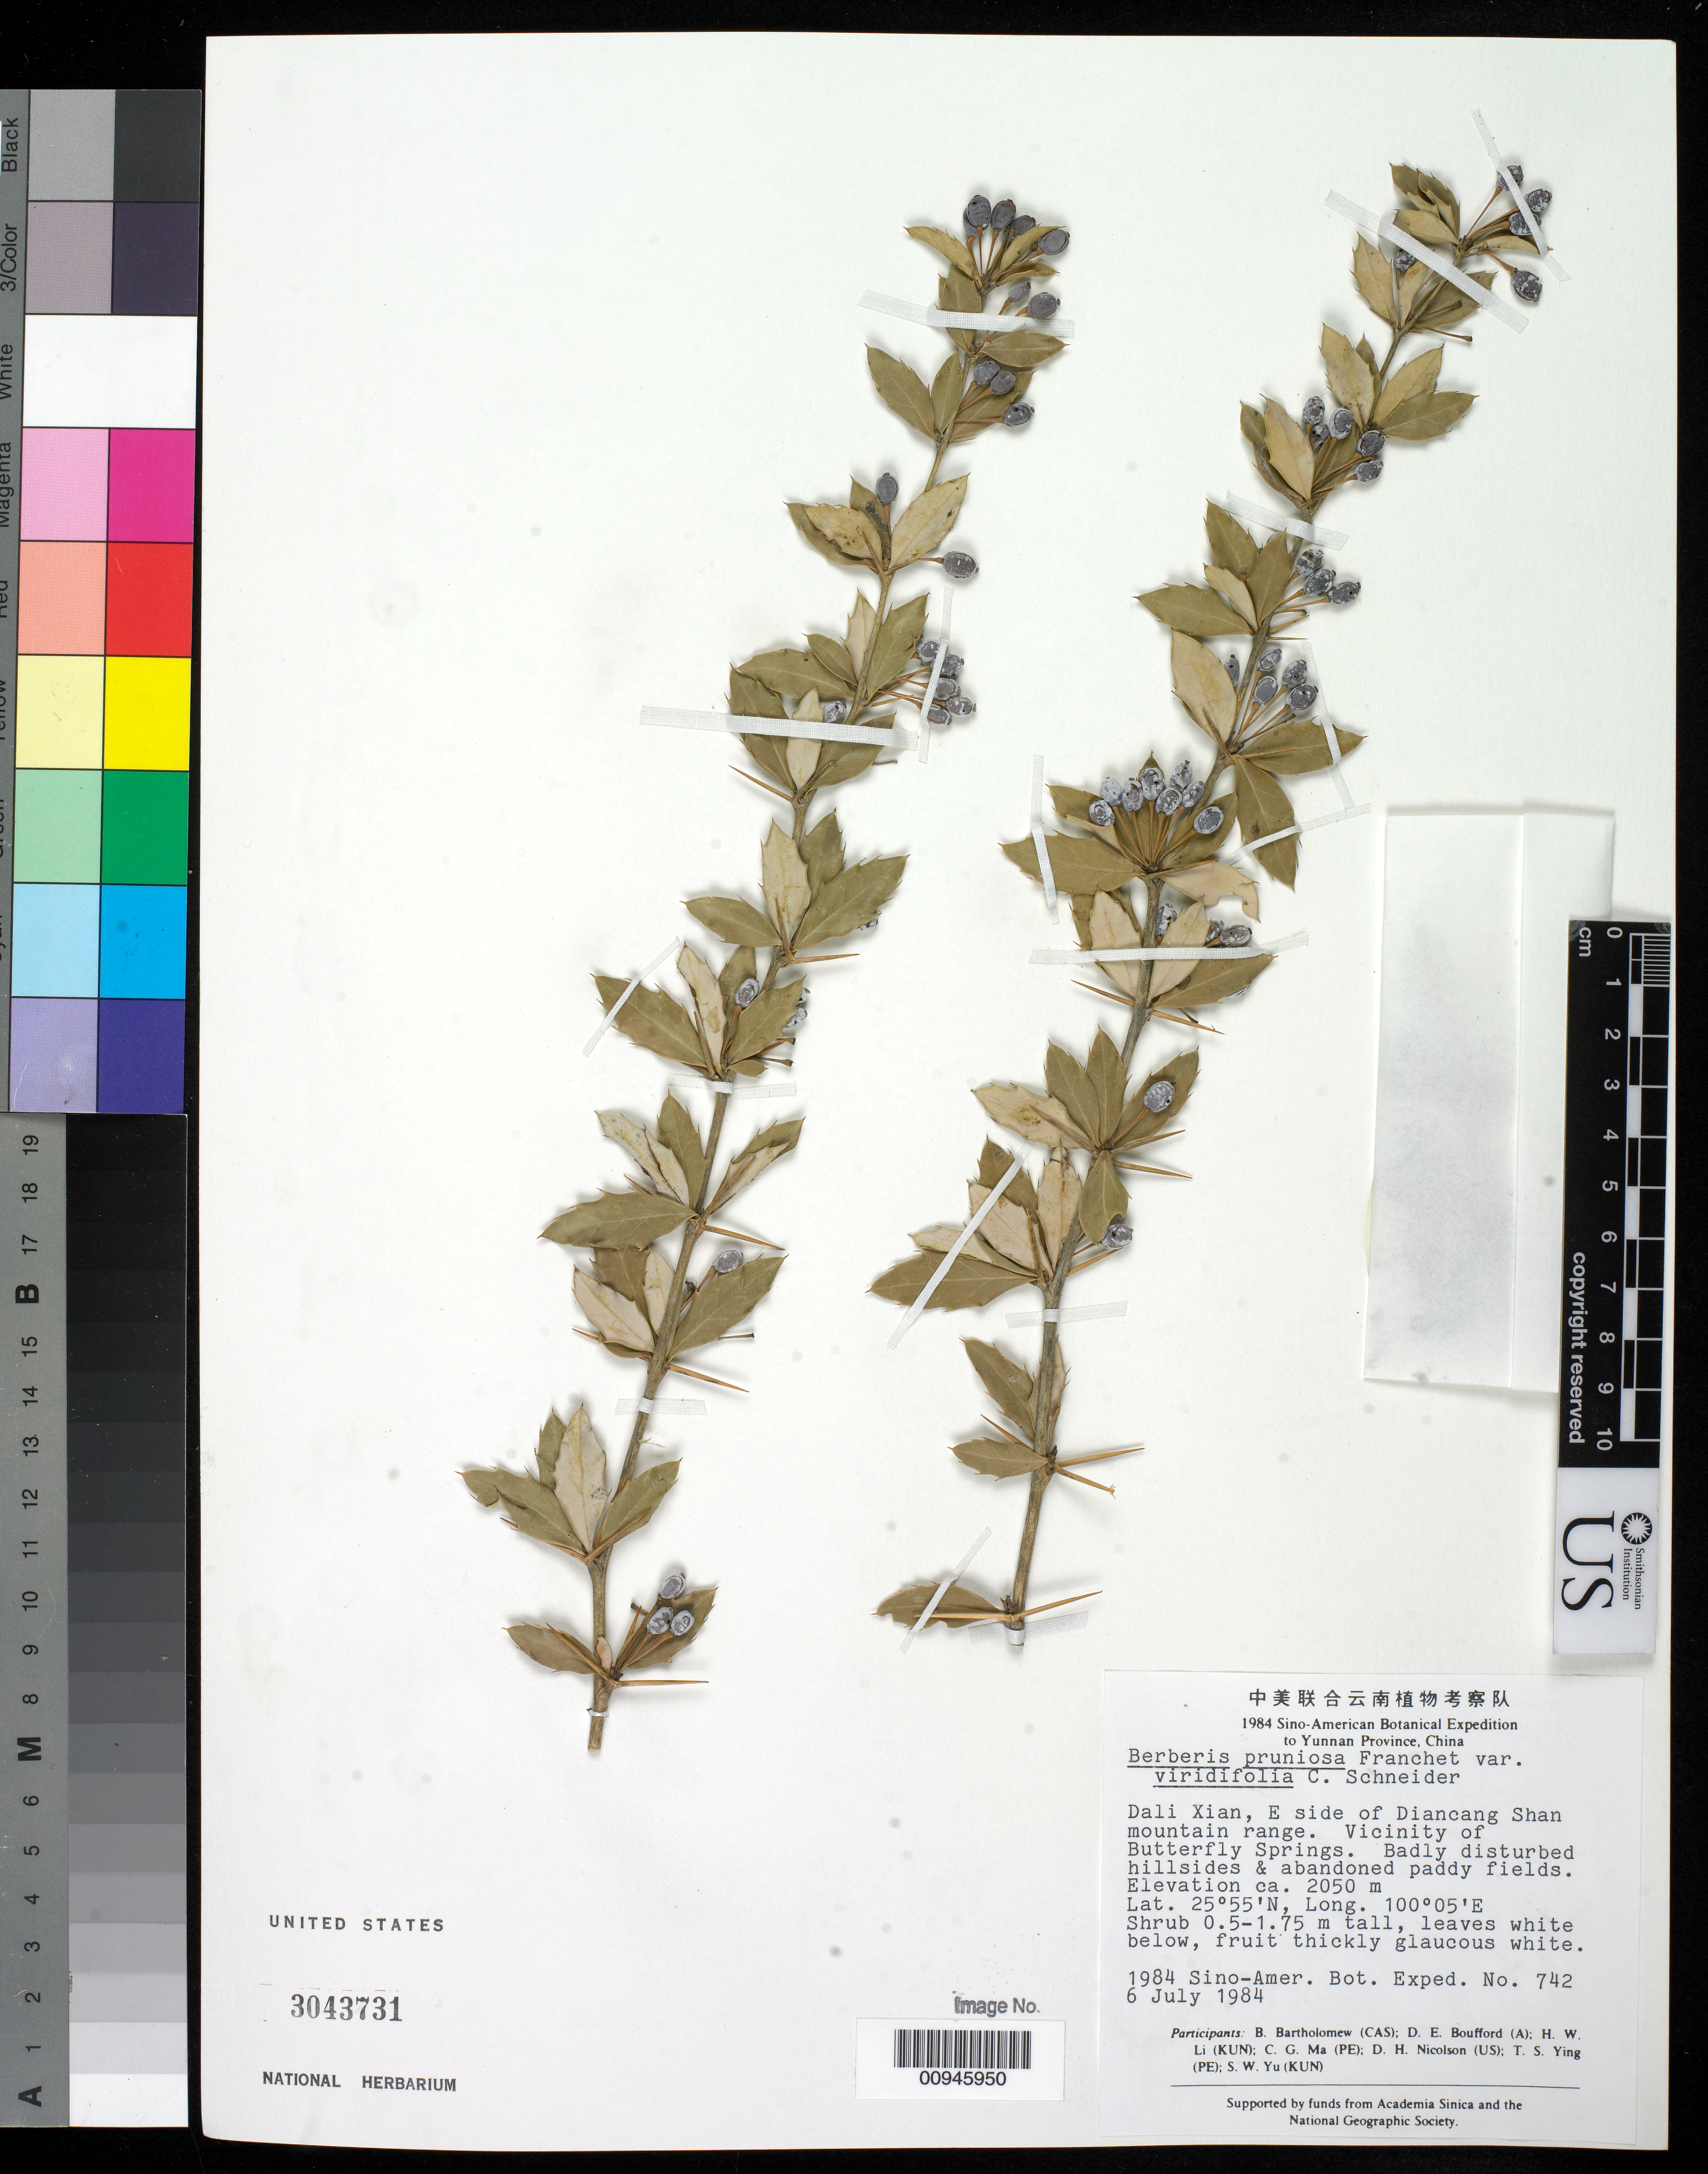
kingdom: Plantae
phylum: Tracheophyta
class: Magnoliopsida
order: Ranunculales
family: Berberidaceae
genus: Berberis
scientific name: Berberis pruinosa var. vitridifolia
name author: C. K. Schneider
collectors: B. M. Bartholomew, D. E. Boufford, H. W. Li, C. Ma, D. H. Nicolson, T. Ying & S. Yu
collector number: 742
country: China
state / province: Yunnan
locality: Dali Xian, E side of Diancang Shan mountain range. Butterffly Springs.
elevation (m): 2050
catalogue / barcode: US 3043731